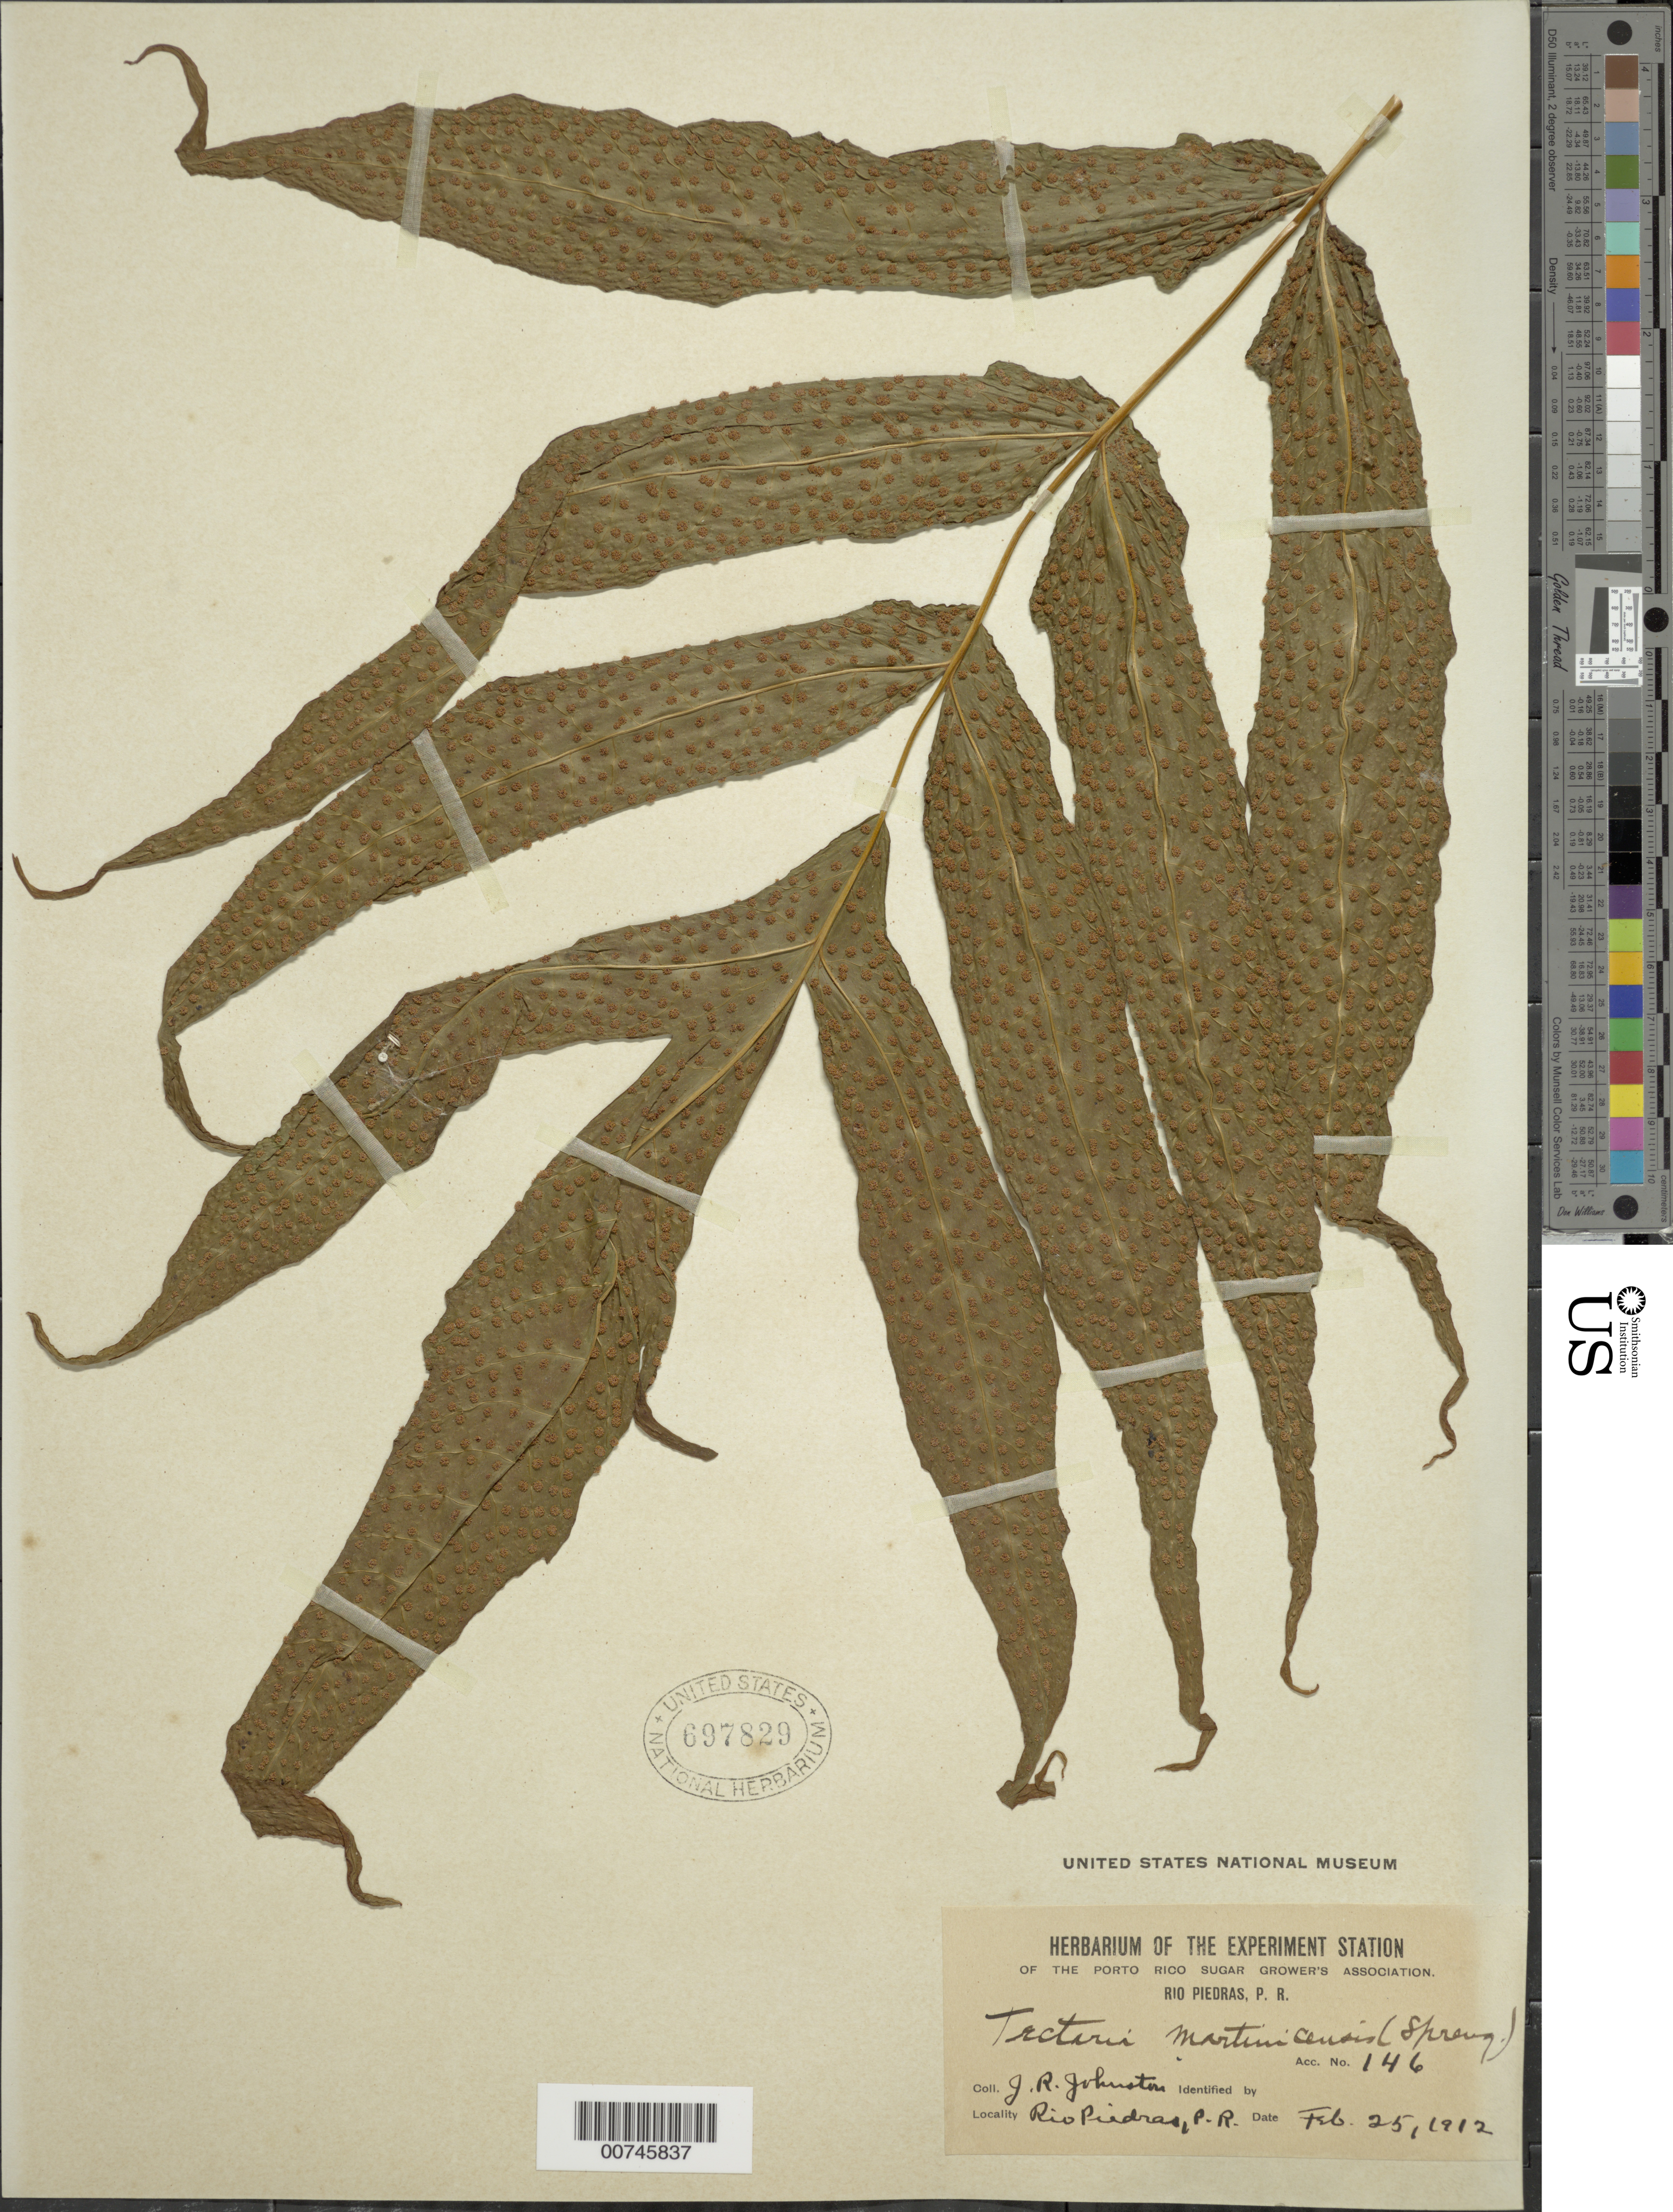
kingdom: Plantae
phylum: Tracheophyta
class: Polypodiopsida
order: Polypodiales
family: Tectariaceae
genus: Tectaria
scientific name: Tectaria incisa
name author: Cav.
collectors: J. Johnston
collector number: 146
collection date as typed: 25 Feb 1912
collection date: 1912-02-25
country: Puerto Rico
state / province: San Juan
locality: Rio Piedras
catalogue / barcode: US 697829